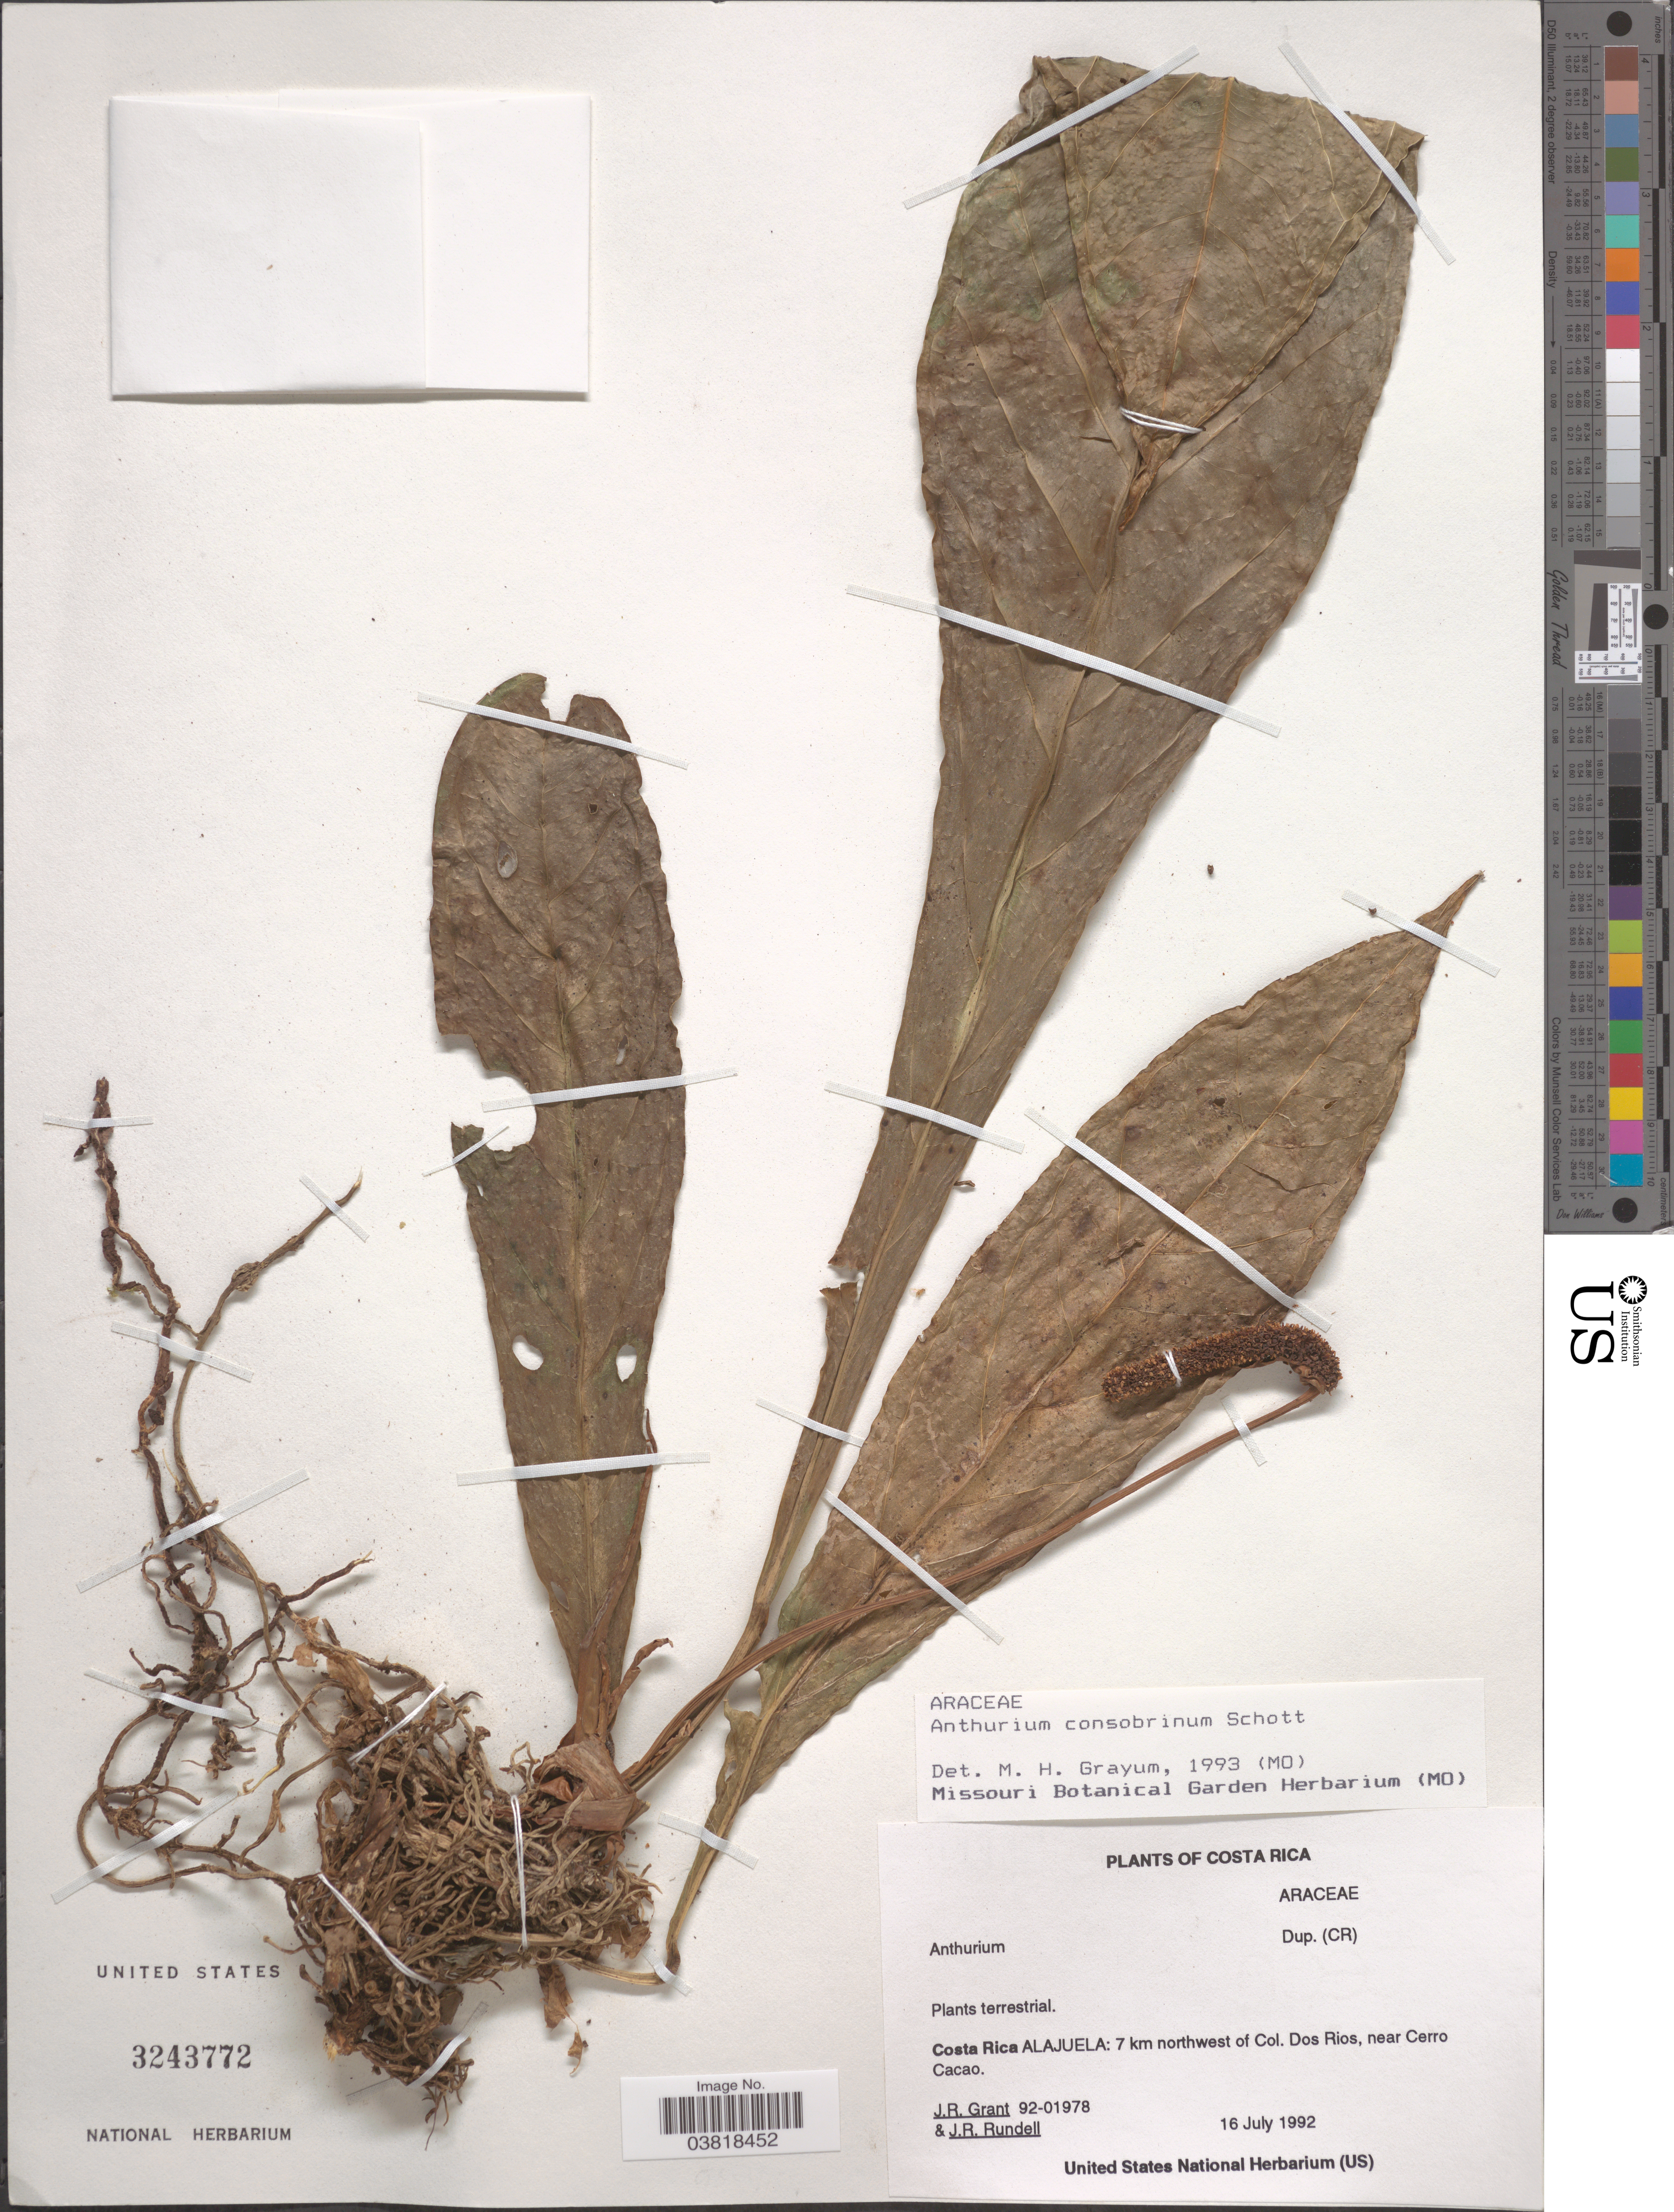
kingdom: Plantae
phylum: Tracheophyta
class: Liliopsida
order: Alismatales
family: Araceae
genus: Anthurium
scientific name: Anthurium consobrinum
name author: Schott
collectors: J. Grant & J. R. Rundell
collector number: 92-01978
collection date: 1992-07-16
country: Costa Rica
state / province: Alajuela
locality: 7 km northwest of Col. Dos Rios, near Cerro Cacao.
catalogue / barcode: US 3243772